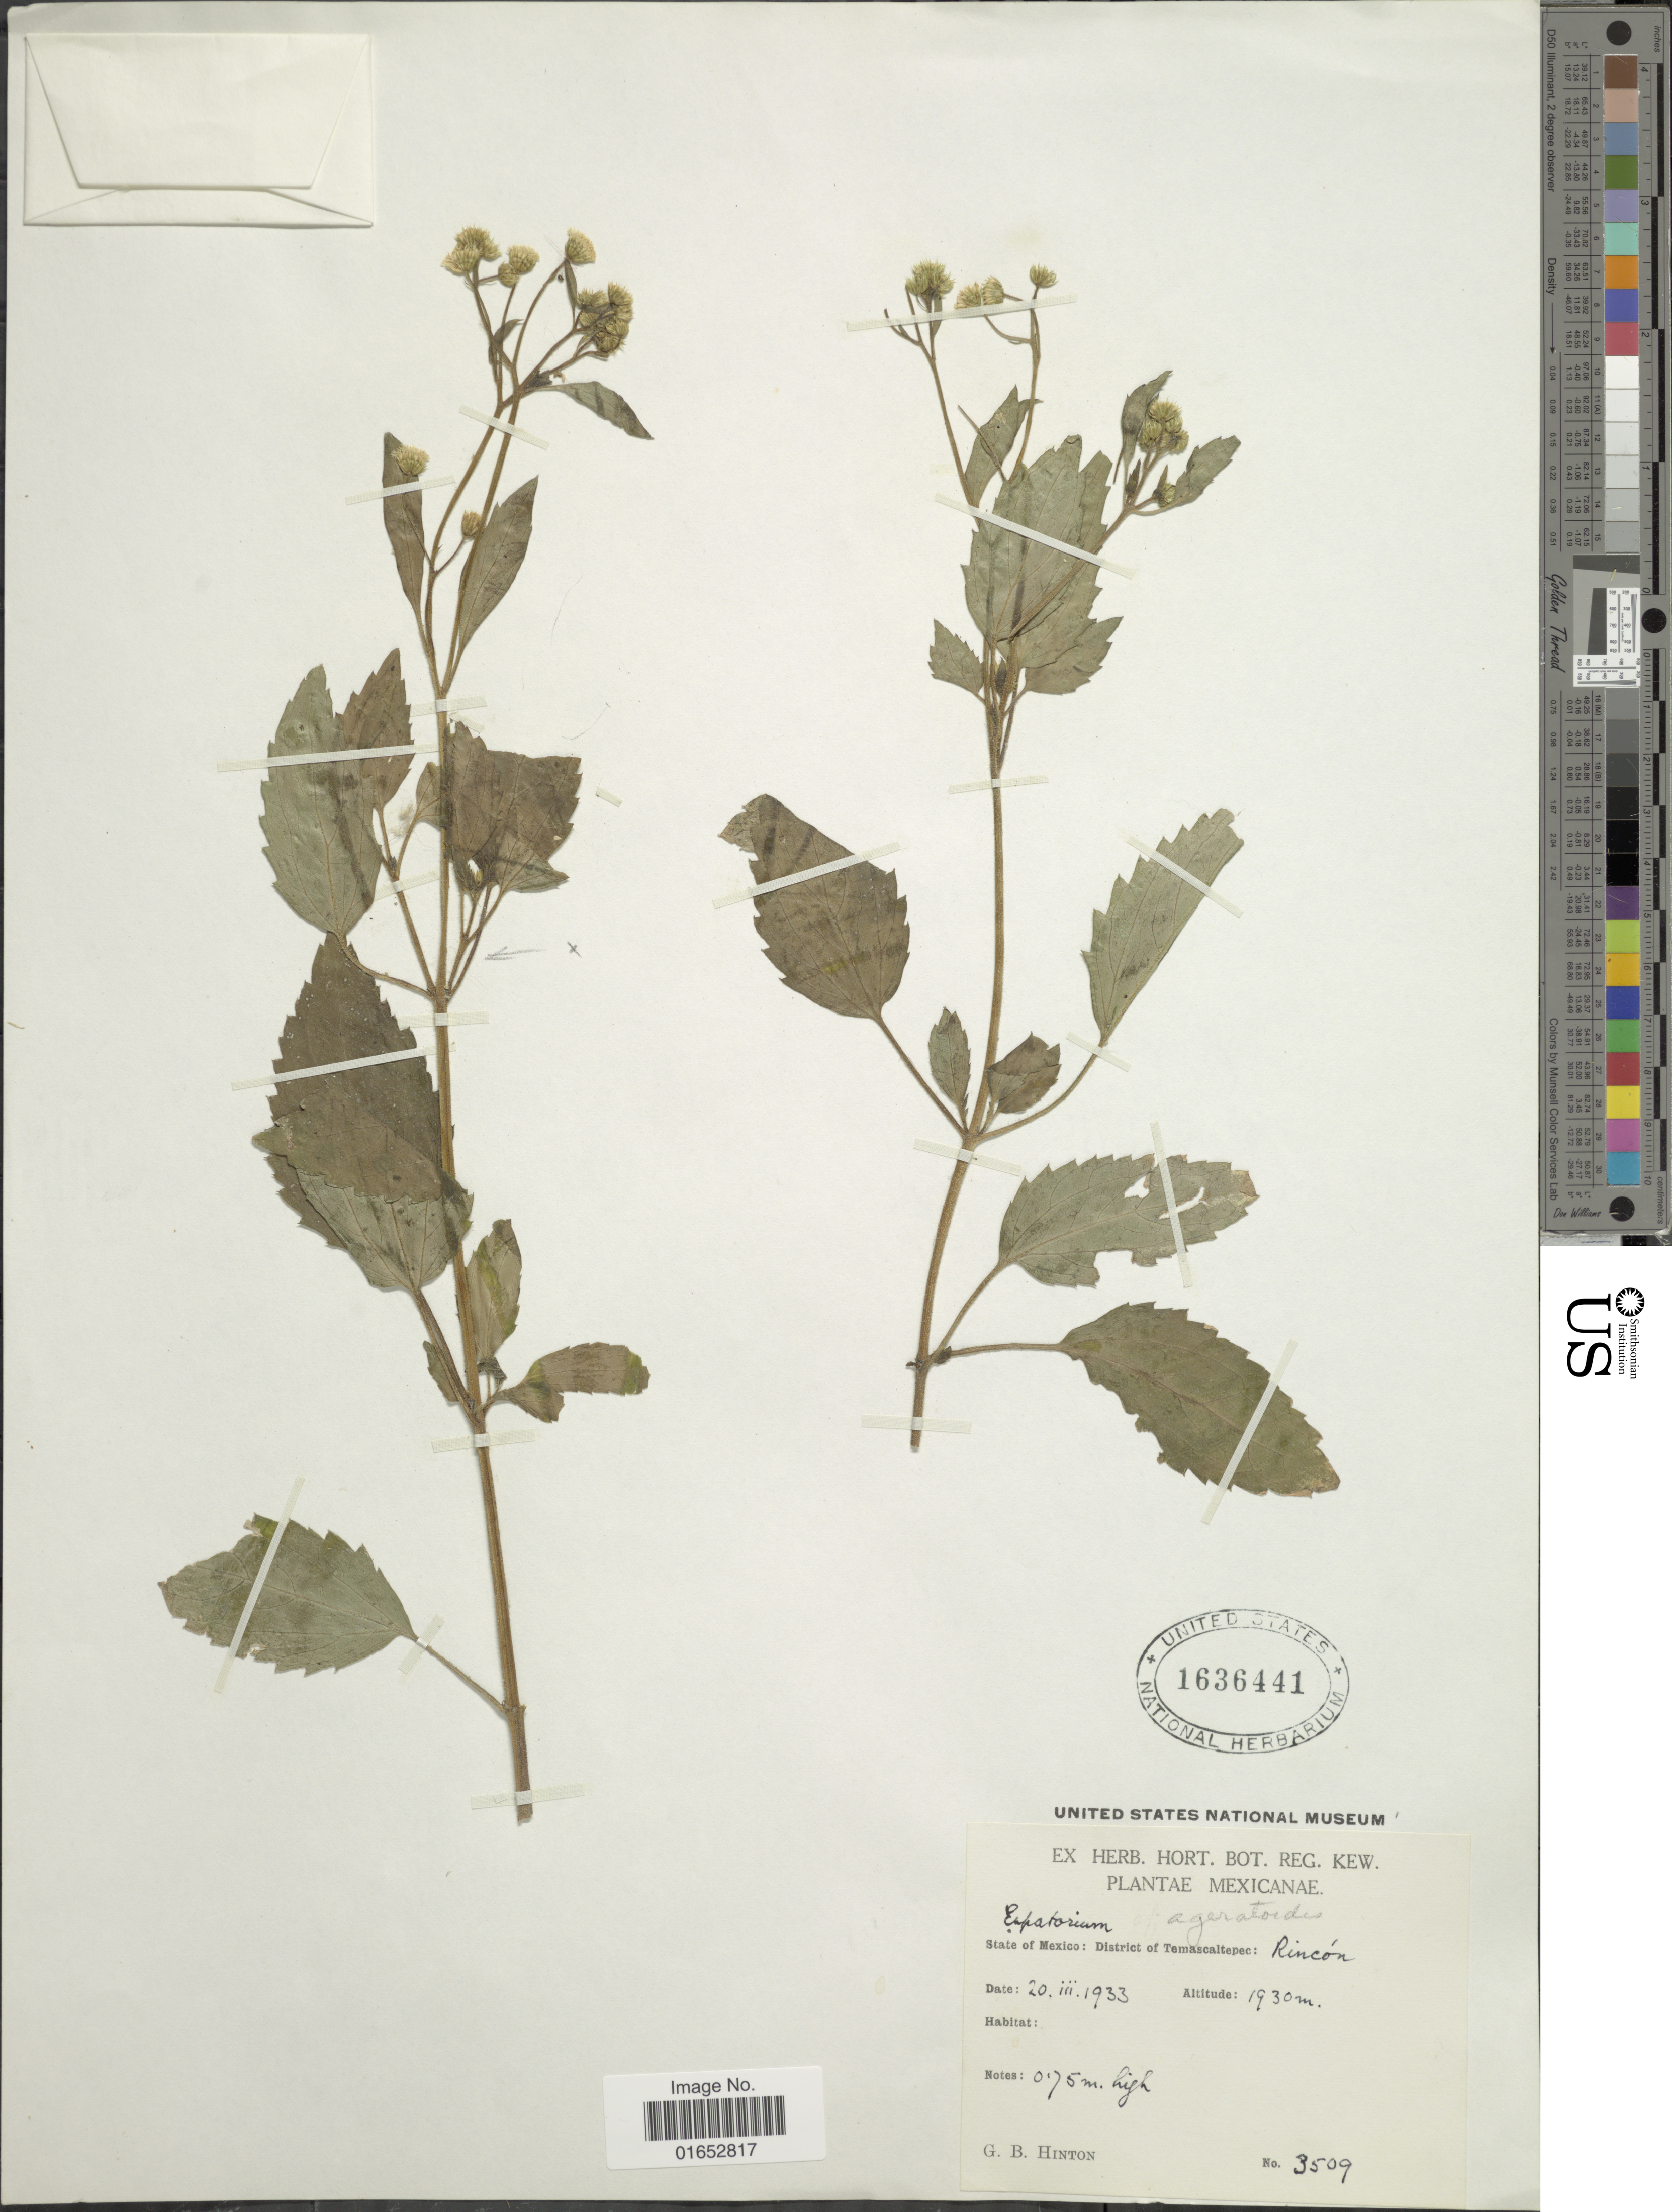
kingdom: Plantae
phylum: Tracheophyta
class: Magnoliopsida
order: Asterales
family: Asteraceae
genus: Alomia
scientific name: Alomia ageratoides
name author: Kunth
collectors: G. B. Hinton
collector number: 3509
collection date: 1933-03-20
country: Mexico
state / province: México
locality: District of Temascaltepec: Rincón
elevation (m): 1930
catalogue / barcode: US 1636441